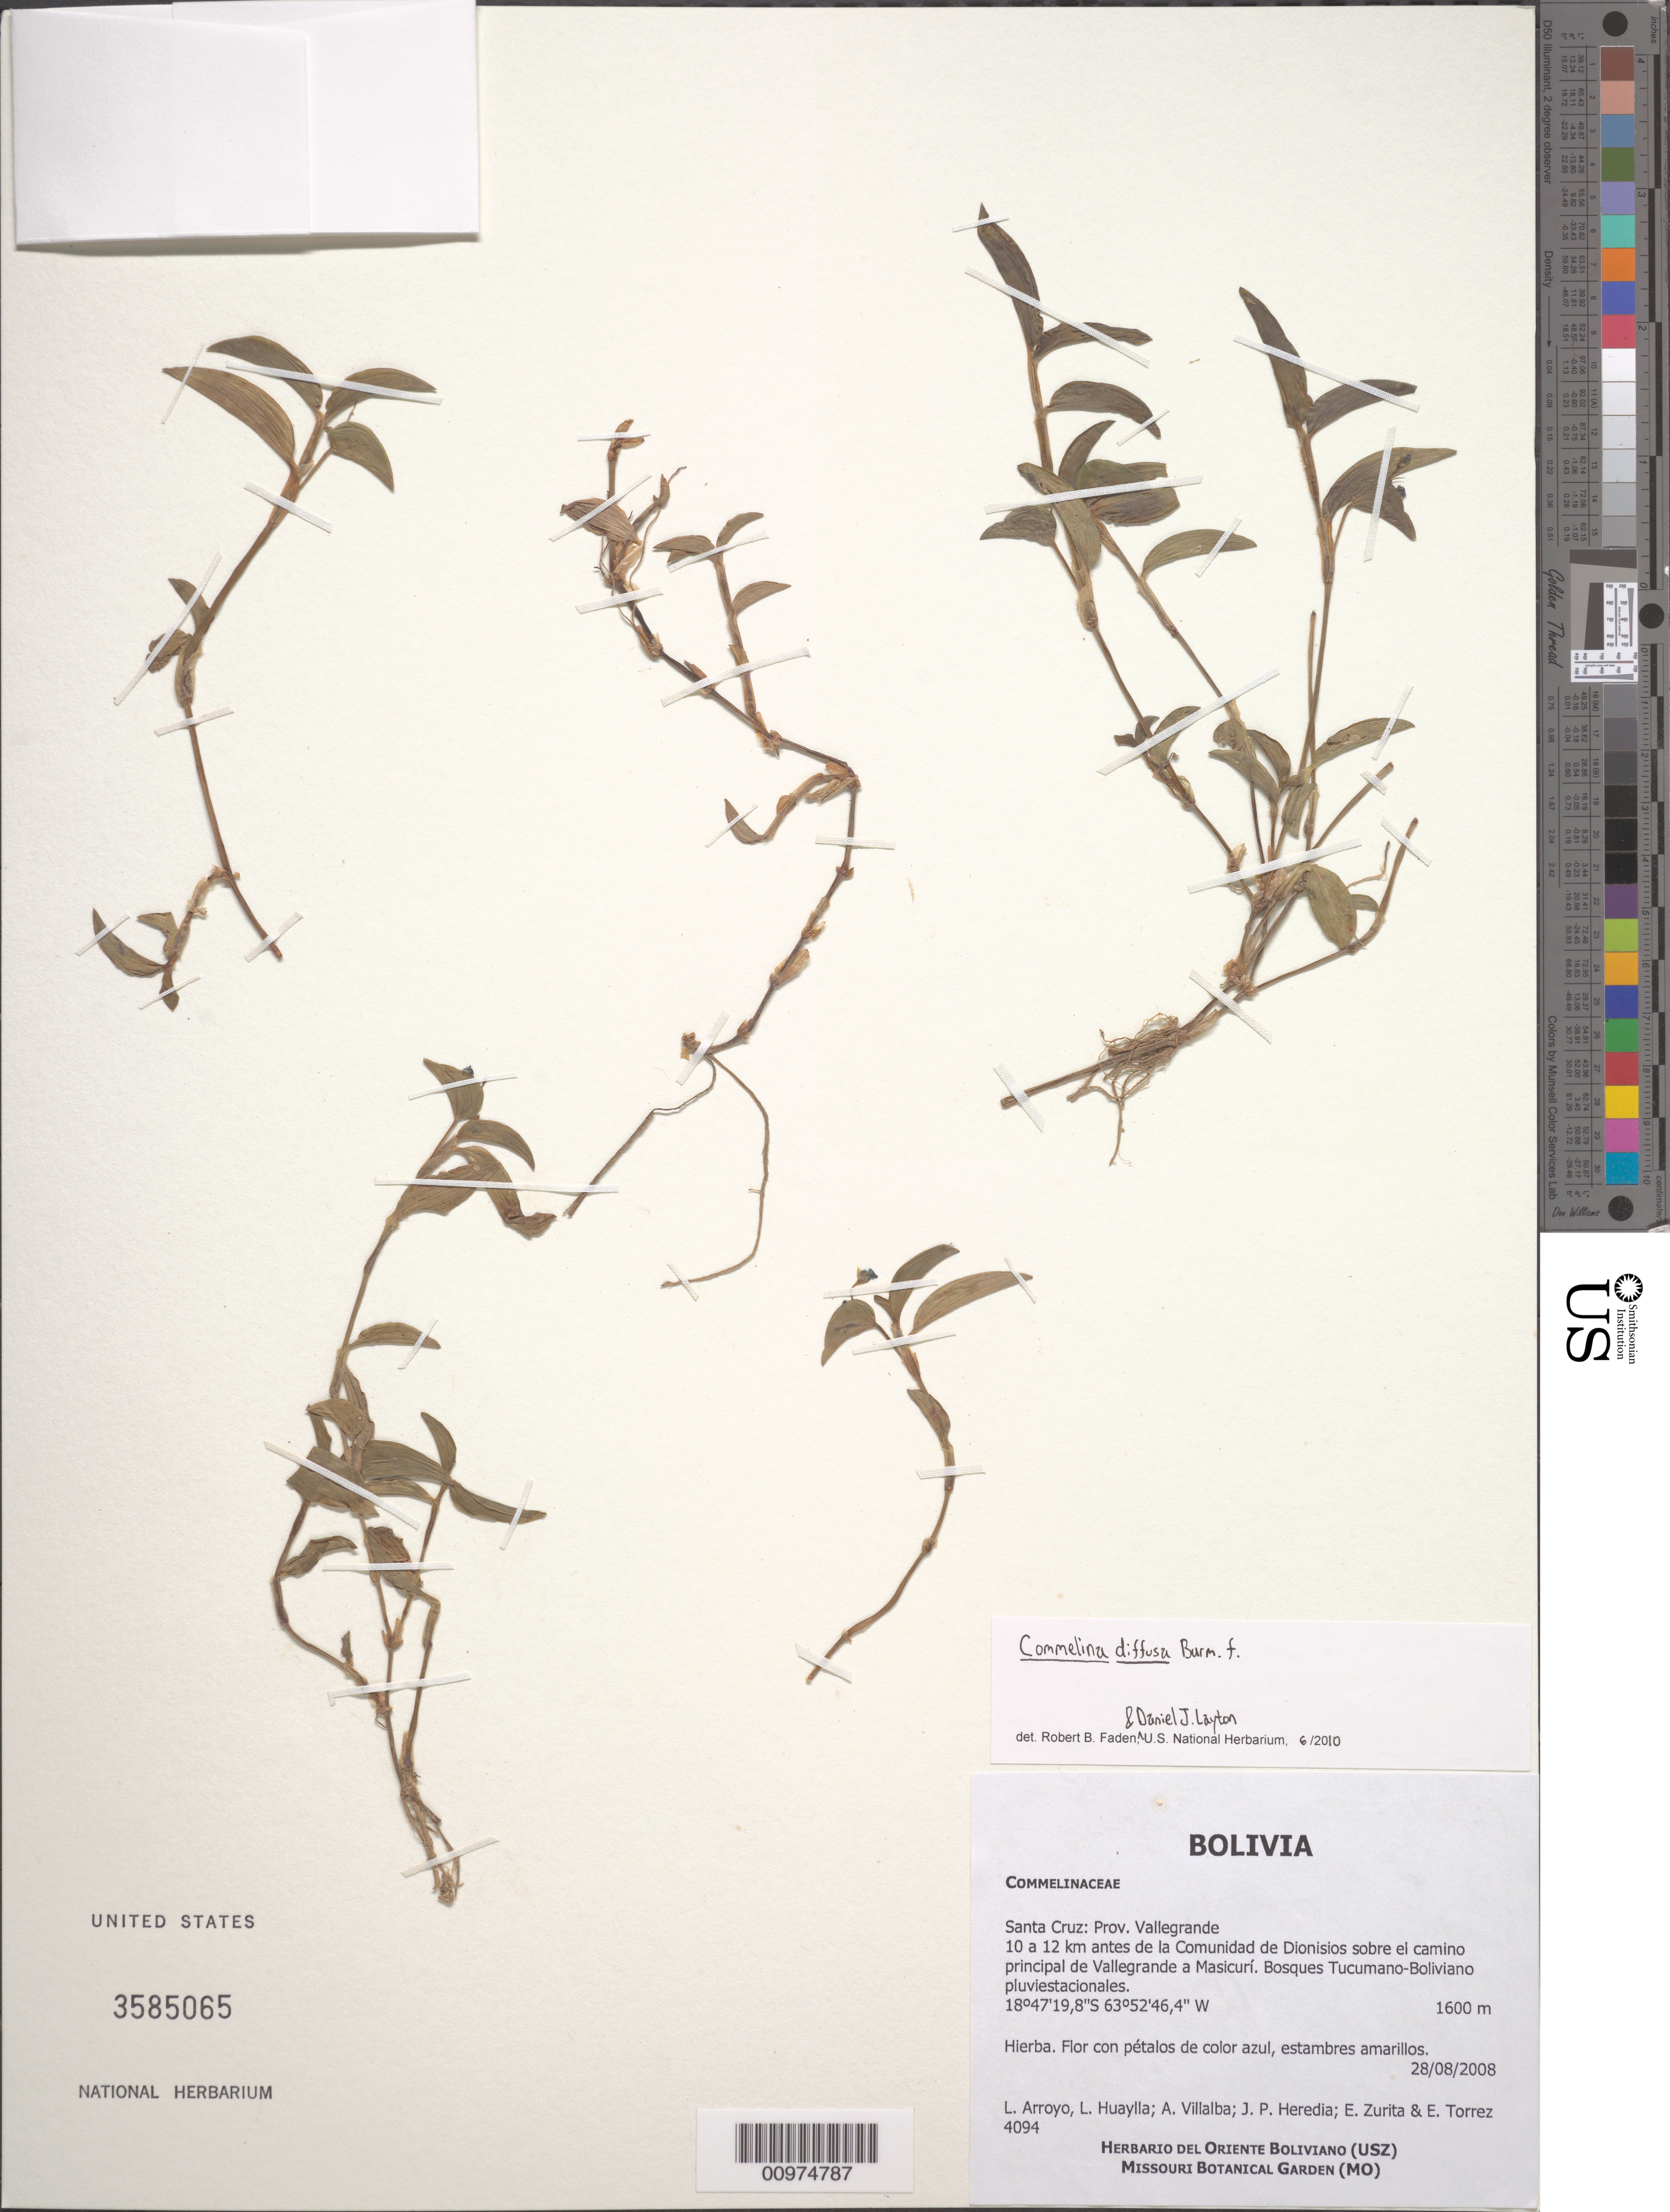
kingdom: Plantae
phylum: Tracheophyta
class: Liliopsida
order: Commelinales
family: Commelinaceae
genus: Commelina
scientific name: Commelina diffusa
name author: Burm. f.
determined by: Faden, R. B.; Layton, Daniel J.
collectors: L. Arroyo et al.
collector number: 4094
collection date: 2008-08-28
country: Bolivia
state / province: Santa Cruz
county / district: Vallegrande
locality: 10 a 12 km antes de la Comunidad de Dionisios sobre el camino principal de Vallegrande a Masicuri. Bosques Tucumano-Boliviano pluviestacionales.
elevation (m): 1600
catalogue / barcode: US 3585065